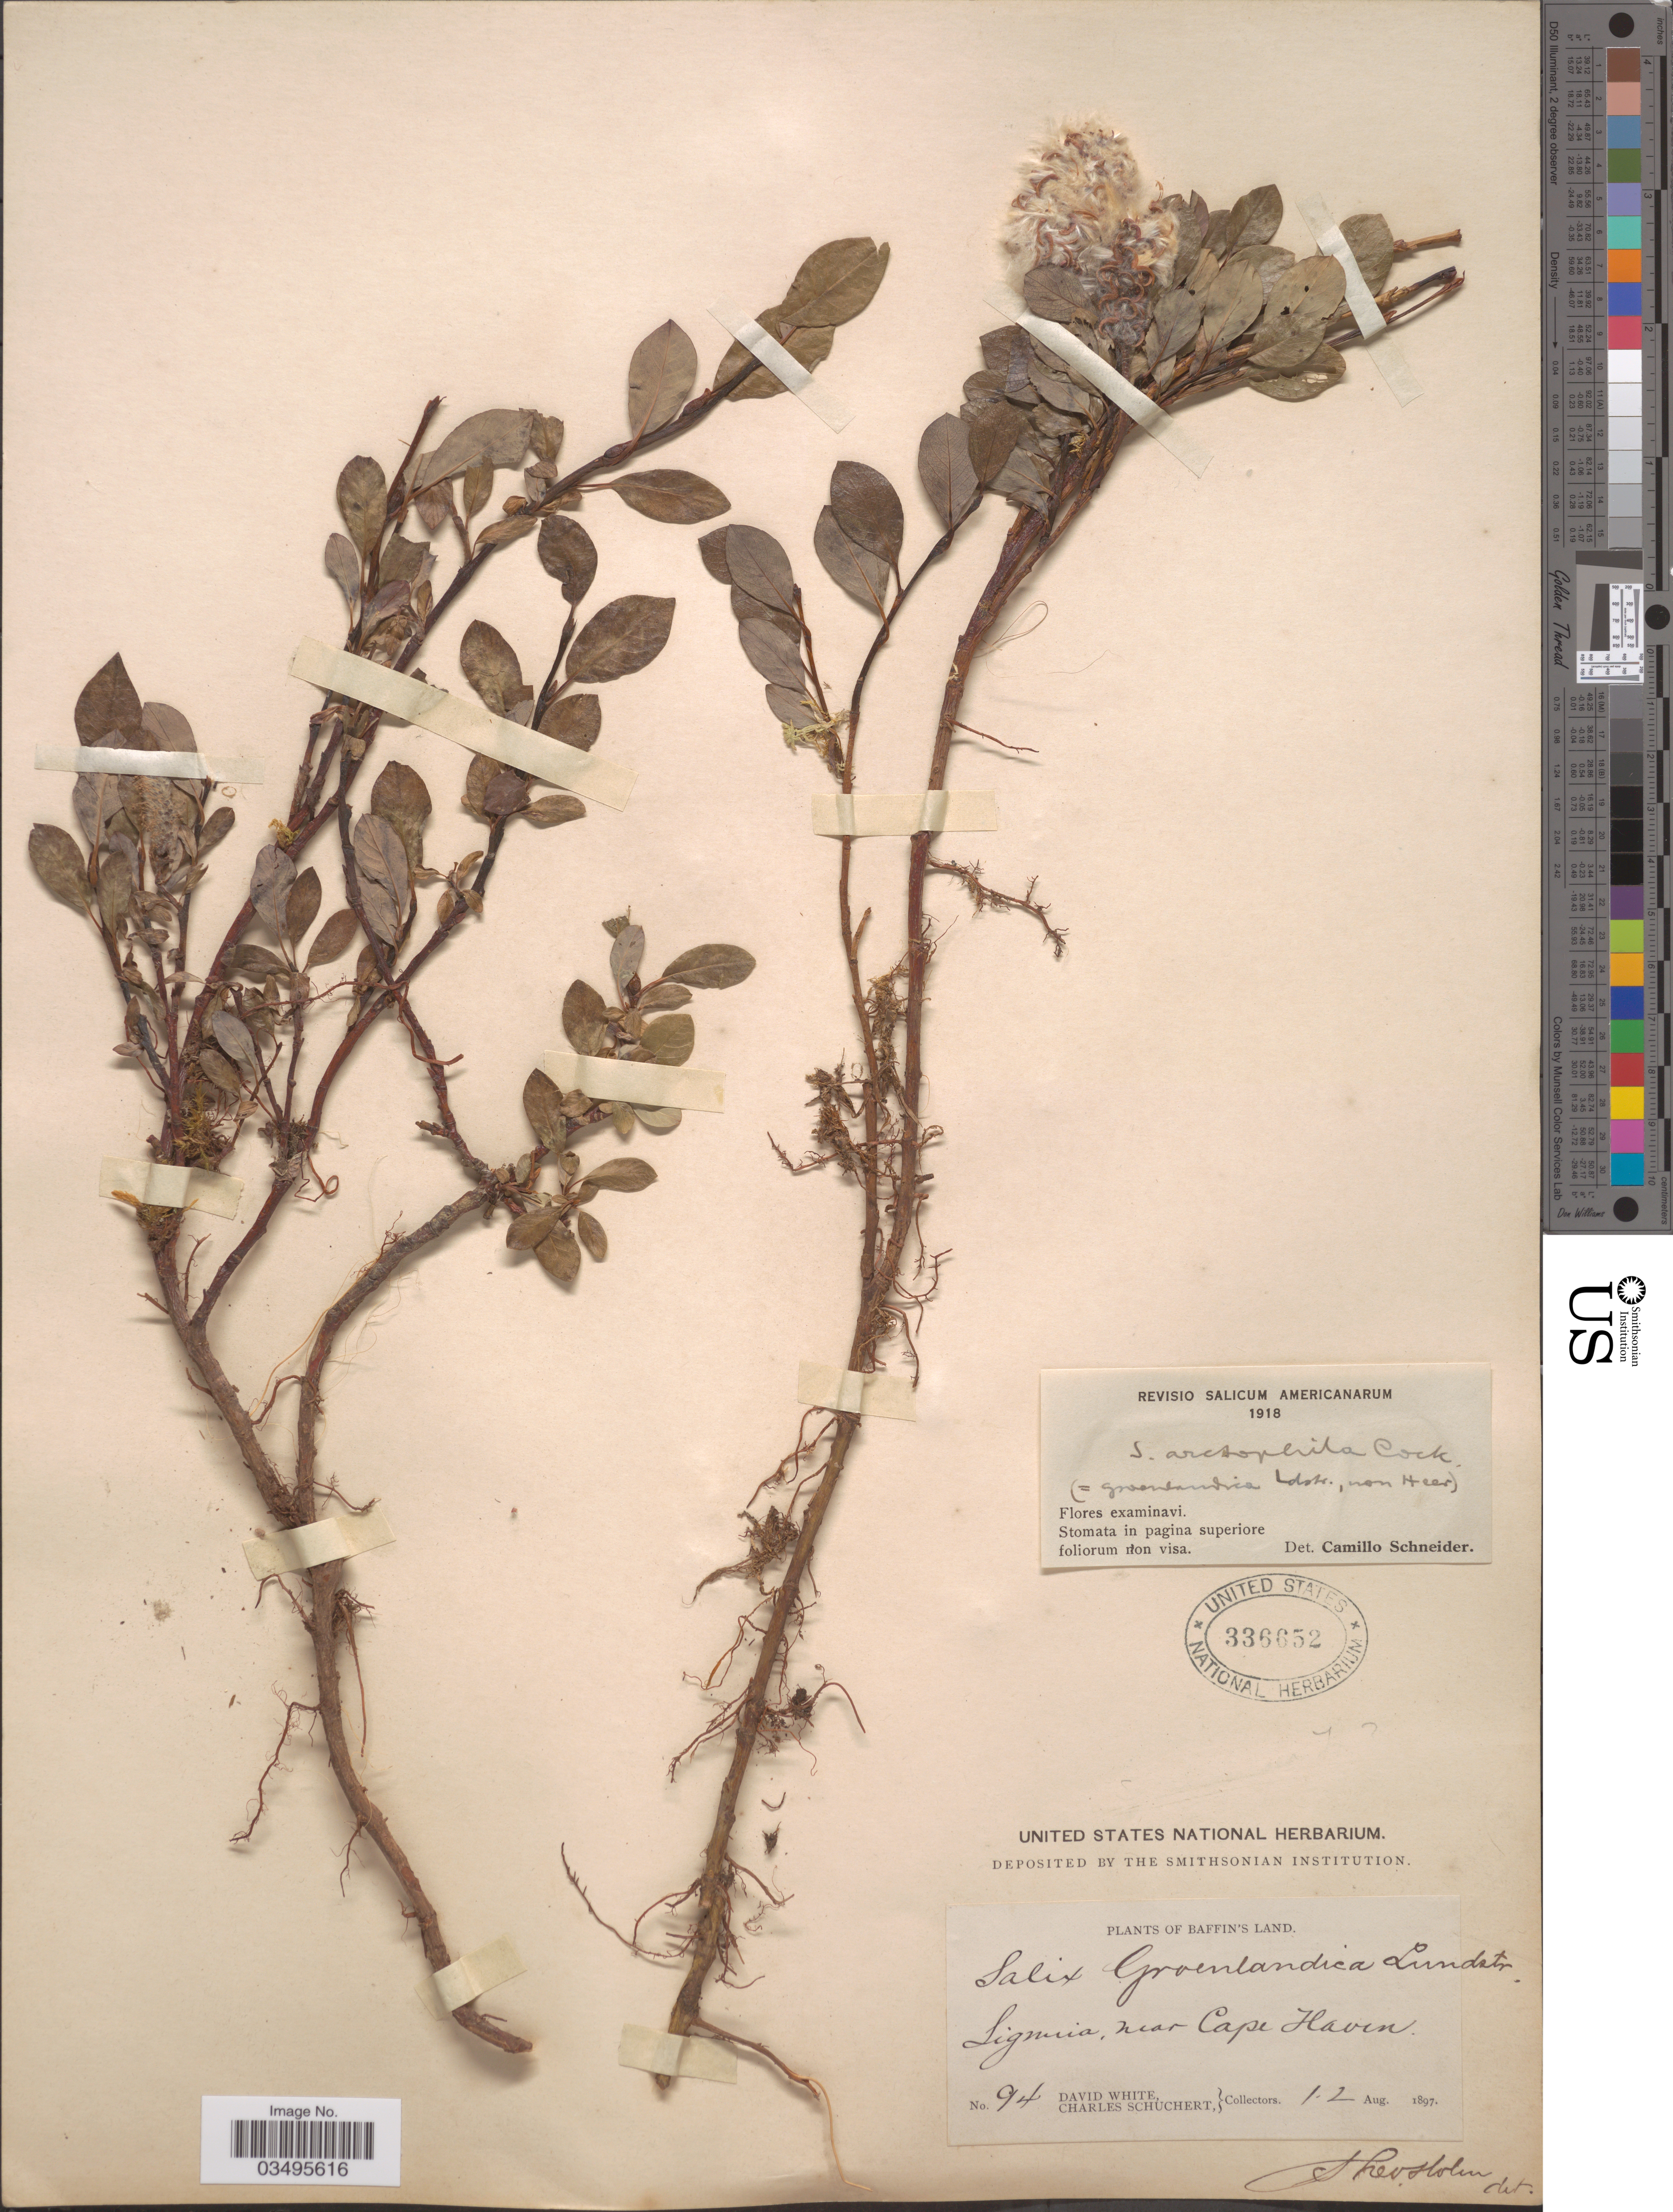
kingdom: Plantae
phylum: Tracheophyta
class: Magnoliopsida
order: Malpighiales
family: Salicaceae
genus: Salix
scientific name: Salix arctophila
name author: Cockerell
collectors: D. White & C. Schuchert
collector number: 94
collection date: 1897-08-12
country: Canada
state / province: Nunavut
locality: Baffin's Land. Signuia, near Cape Haven.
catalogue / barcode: US 336652